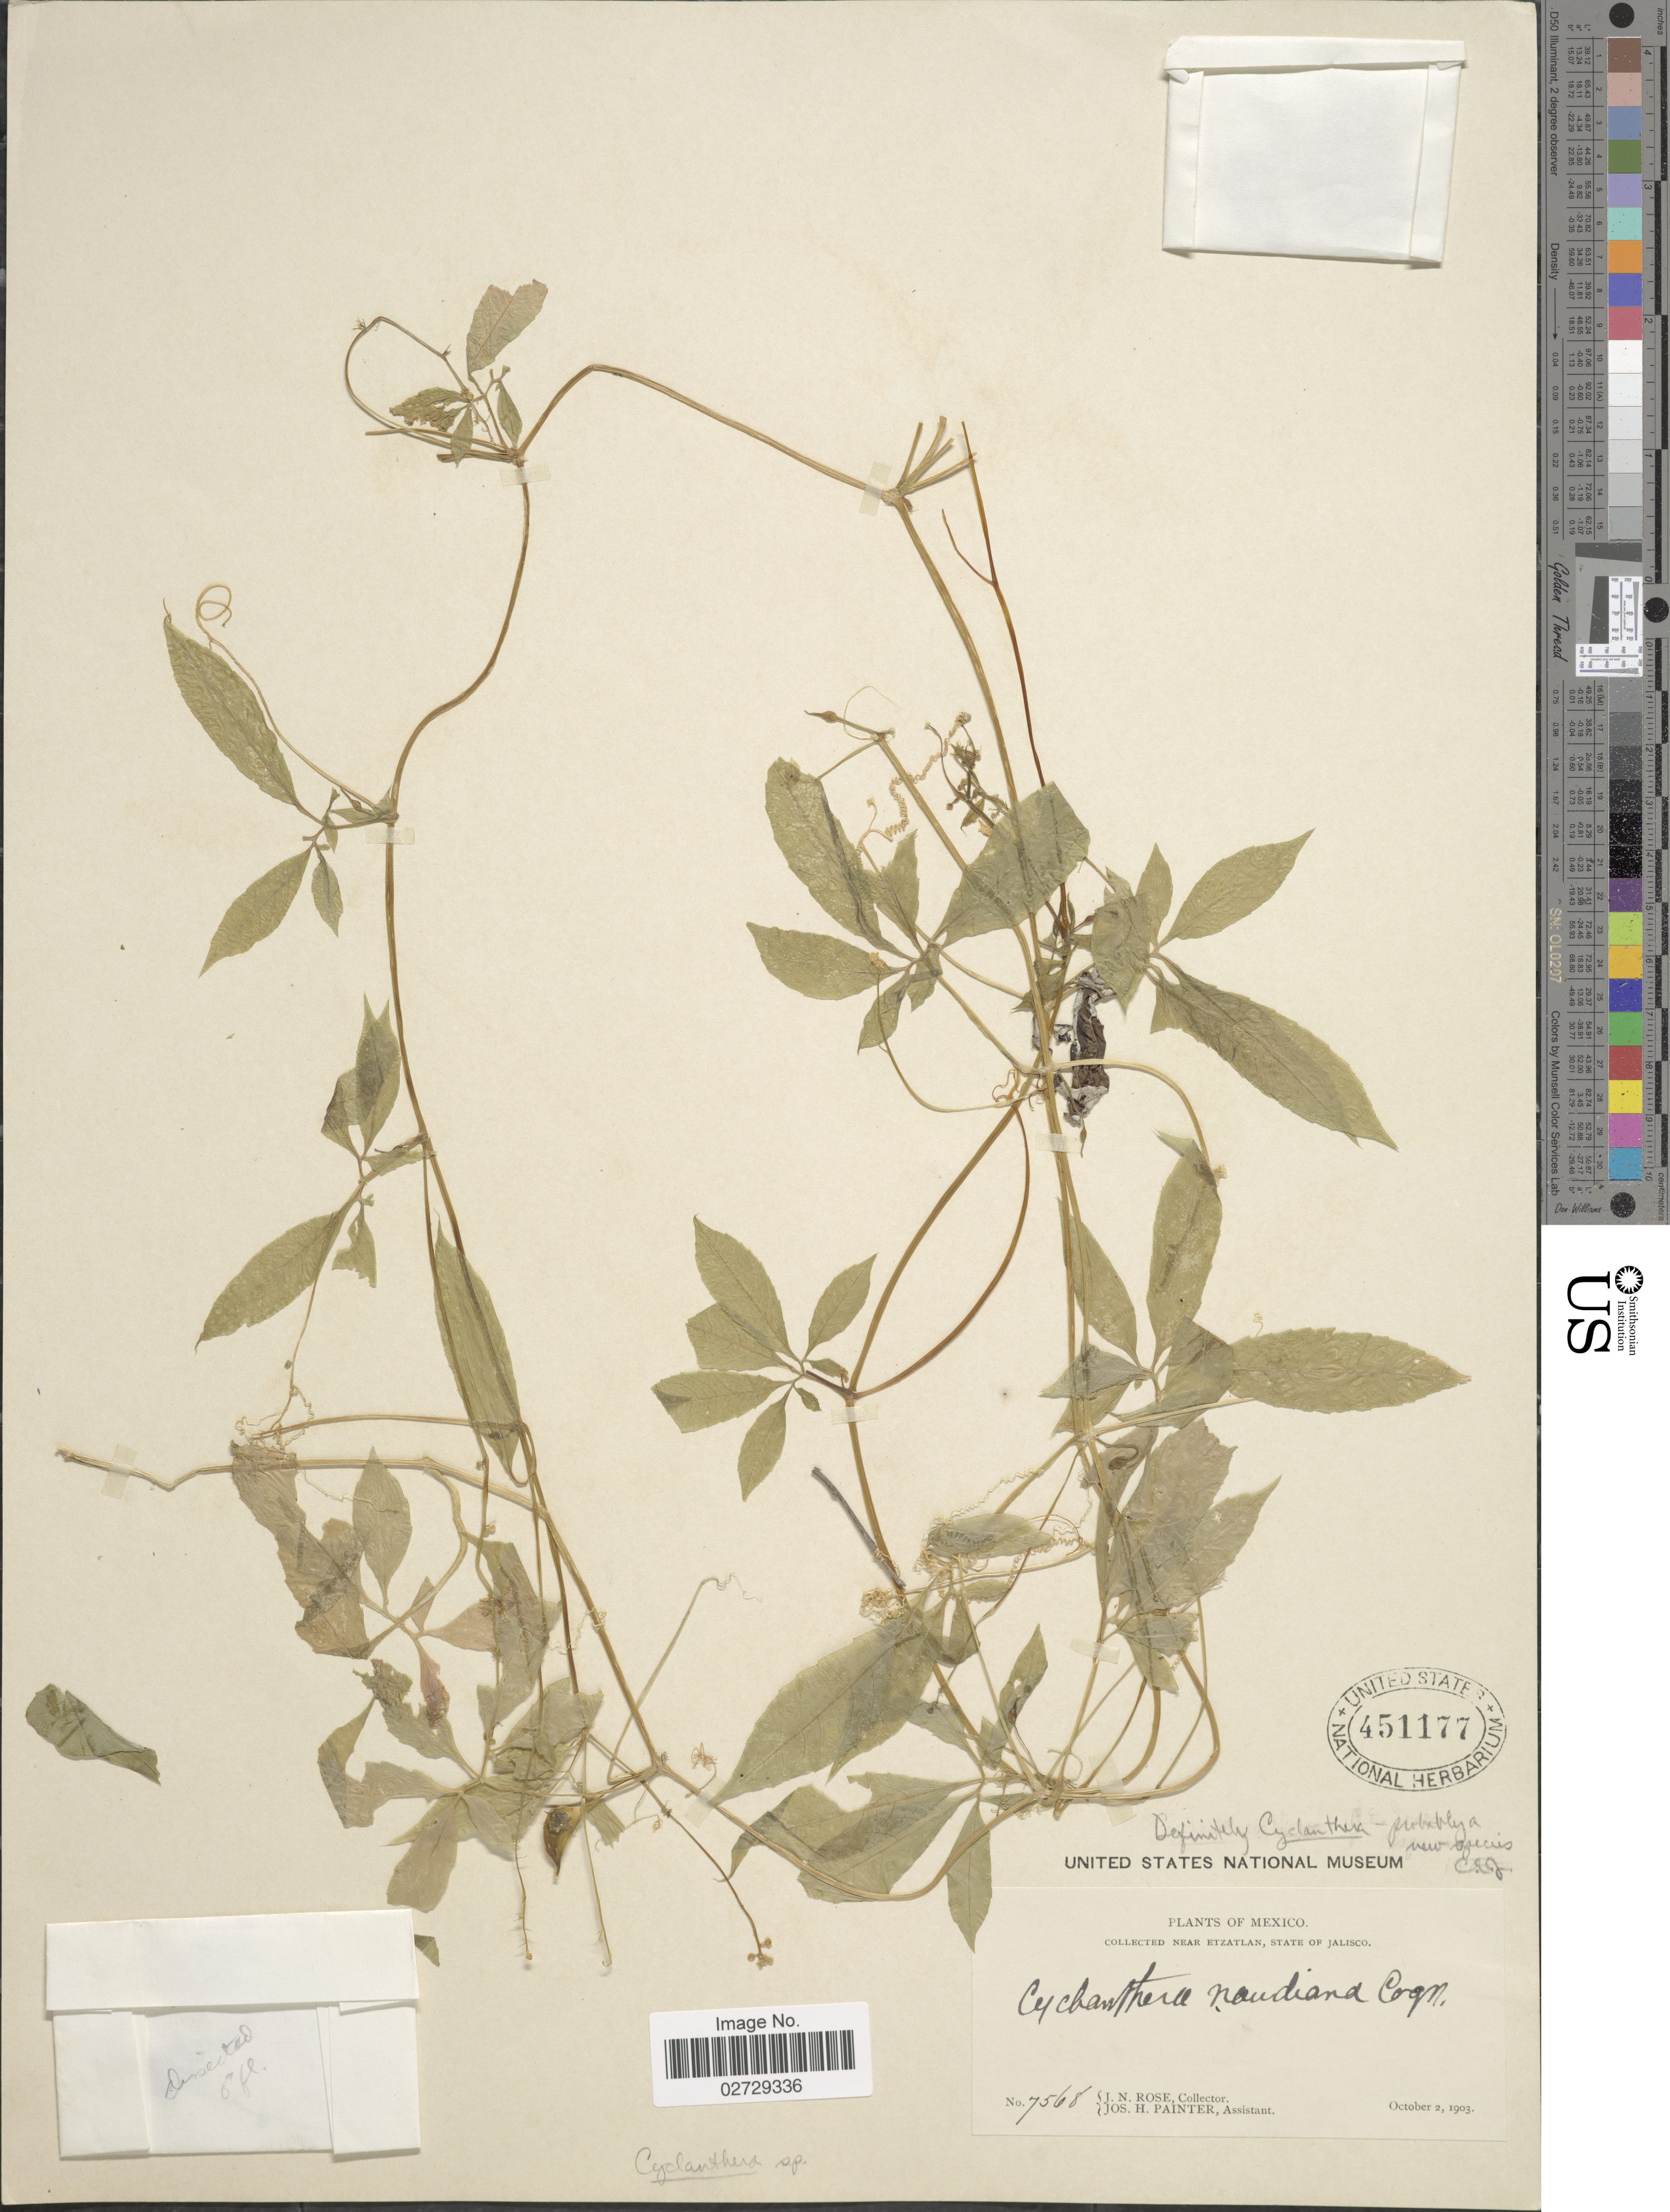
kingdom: Plantae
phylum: Tracheophyta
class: Magnoliopsida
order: Cucurbitales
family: Cucurbitaceae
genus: Cyclanthera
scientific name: Cyclanthera heiseri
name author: C.E. Jones & Kearns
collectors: J. N. Rose & J. H. Painter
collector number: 7568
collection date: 1903-10-02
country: Mexico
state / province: Jalisco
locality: Near Etzatlan.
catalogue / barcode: US 451177